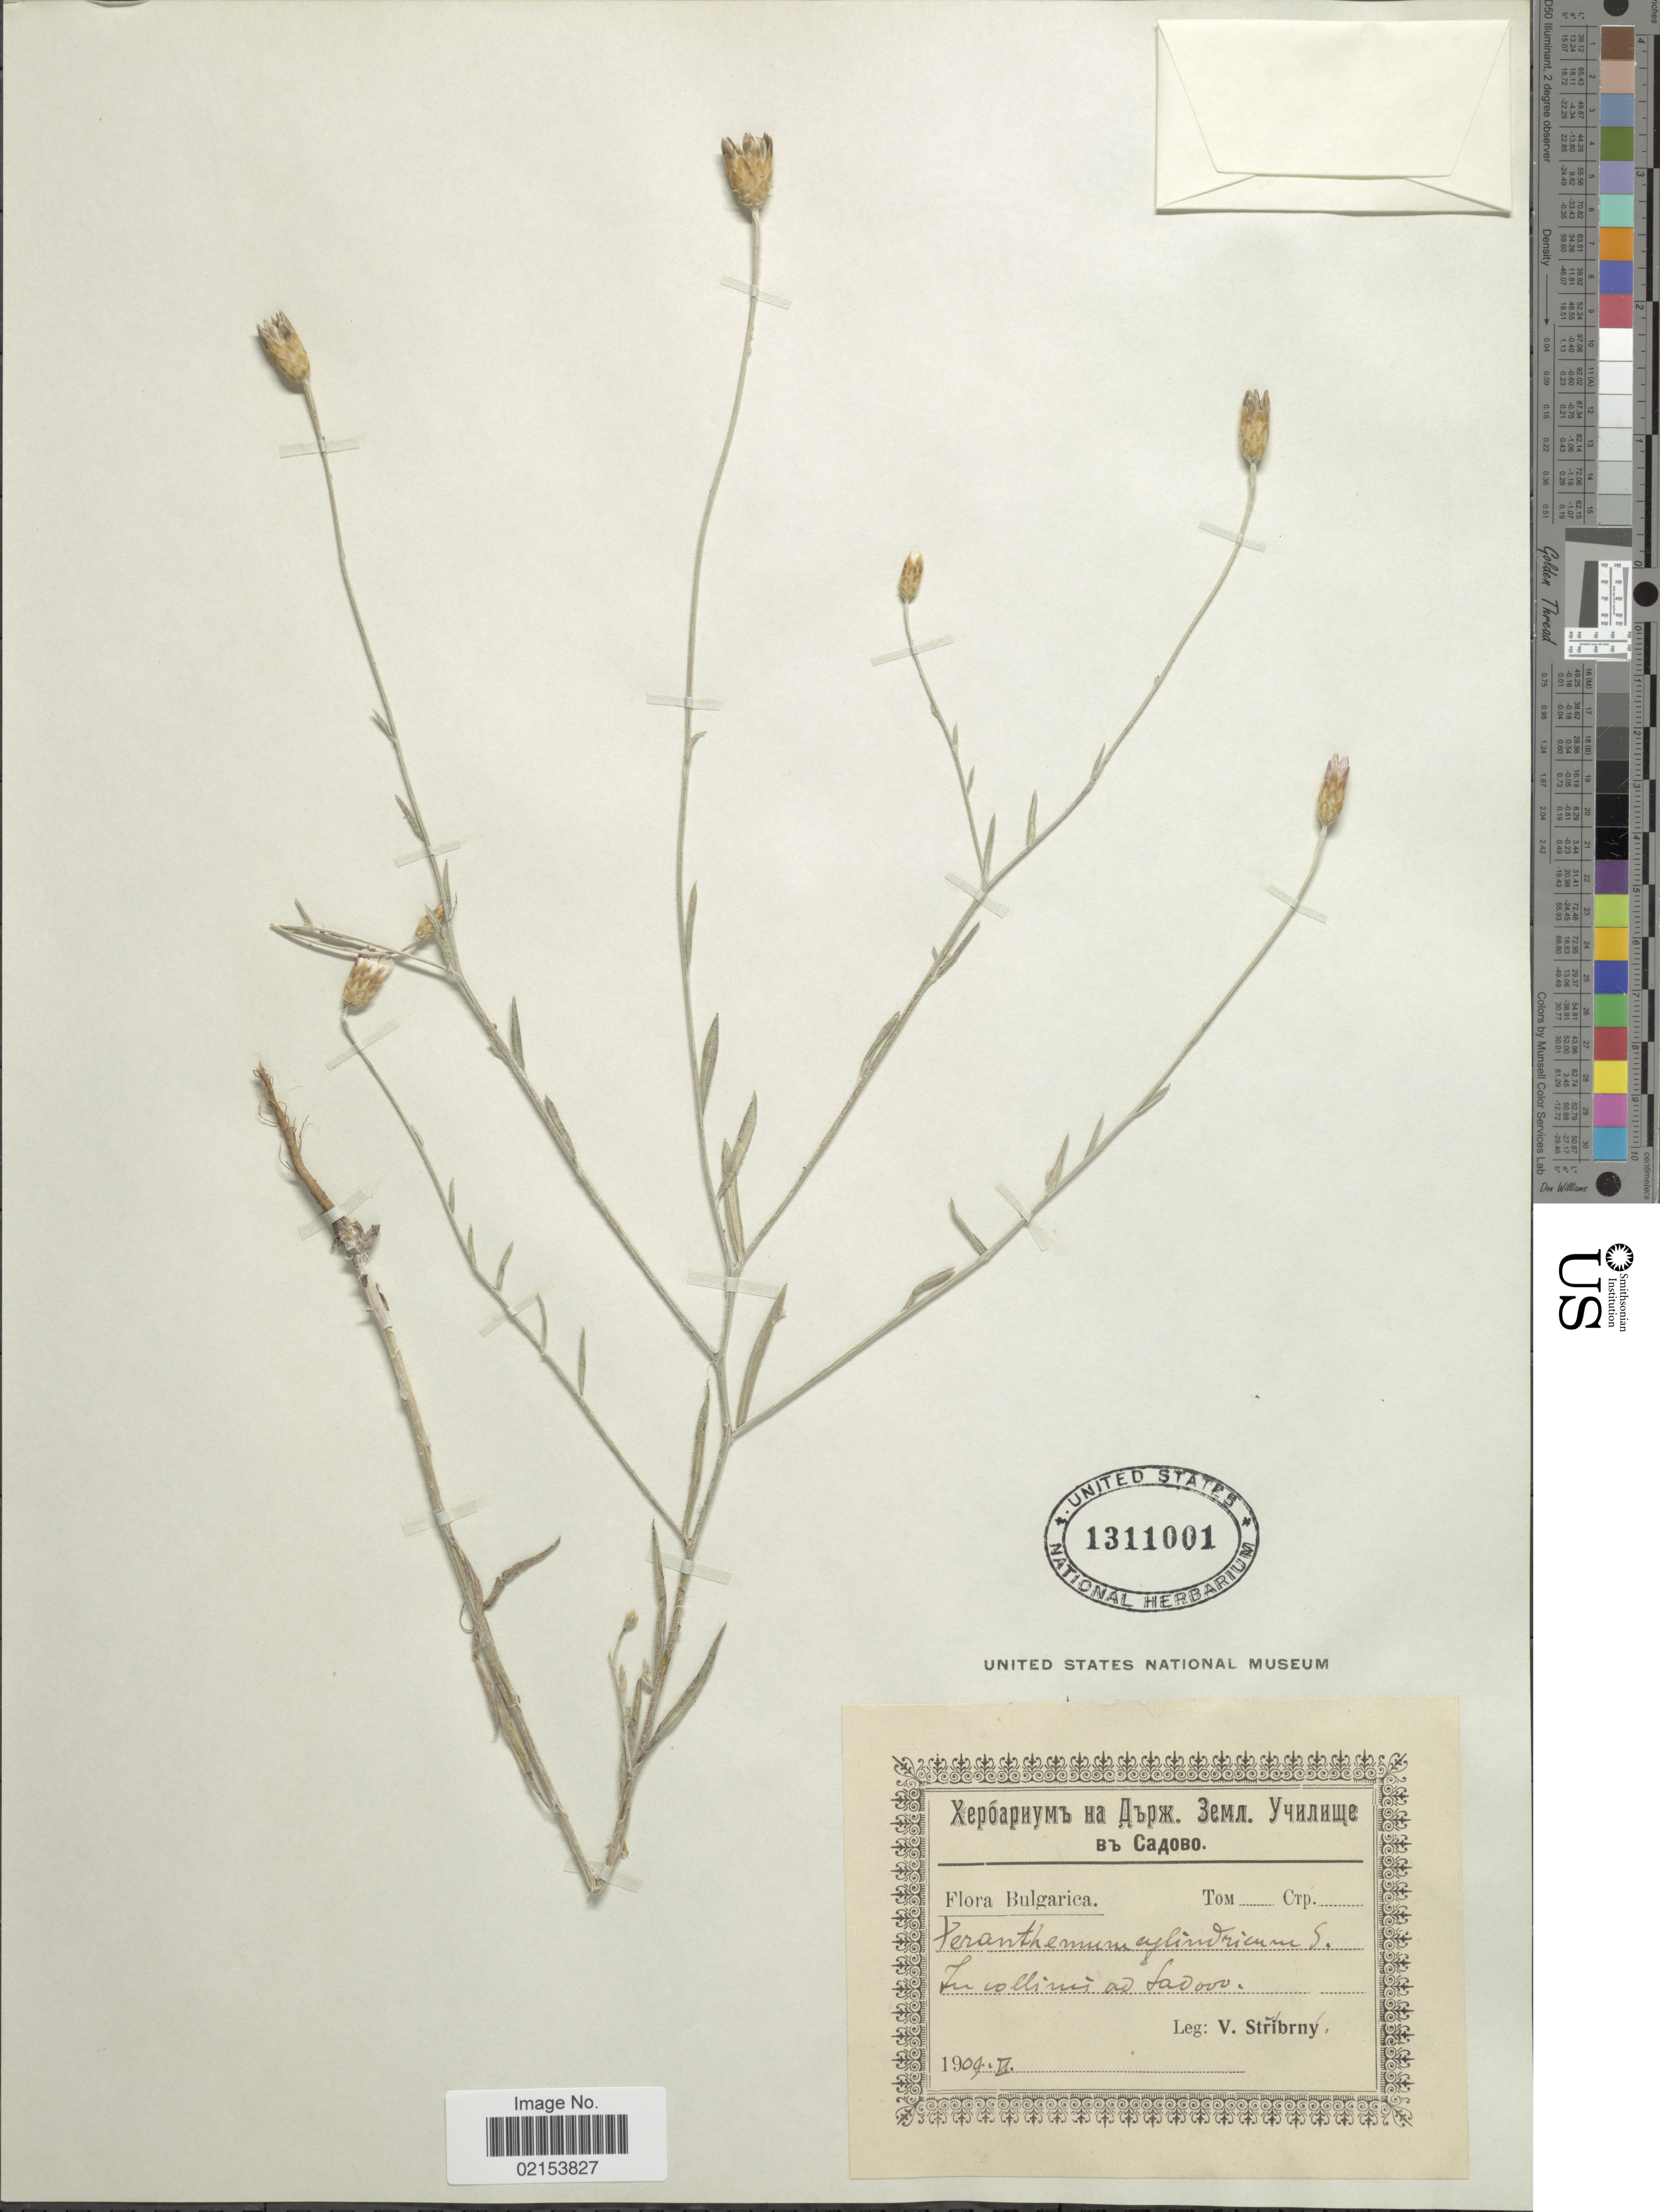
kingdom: Plantae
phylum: Tracheophyta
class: Magnoliopsida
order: Asterales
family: Asteraceae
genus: Xeranthemum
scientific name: Xeranthemum cylindraceum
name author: Sm.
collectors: V. Stribrny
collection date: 1909-06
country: Bulgaria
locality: Sadovo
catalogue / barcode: US 1311001